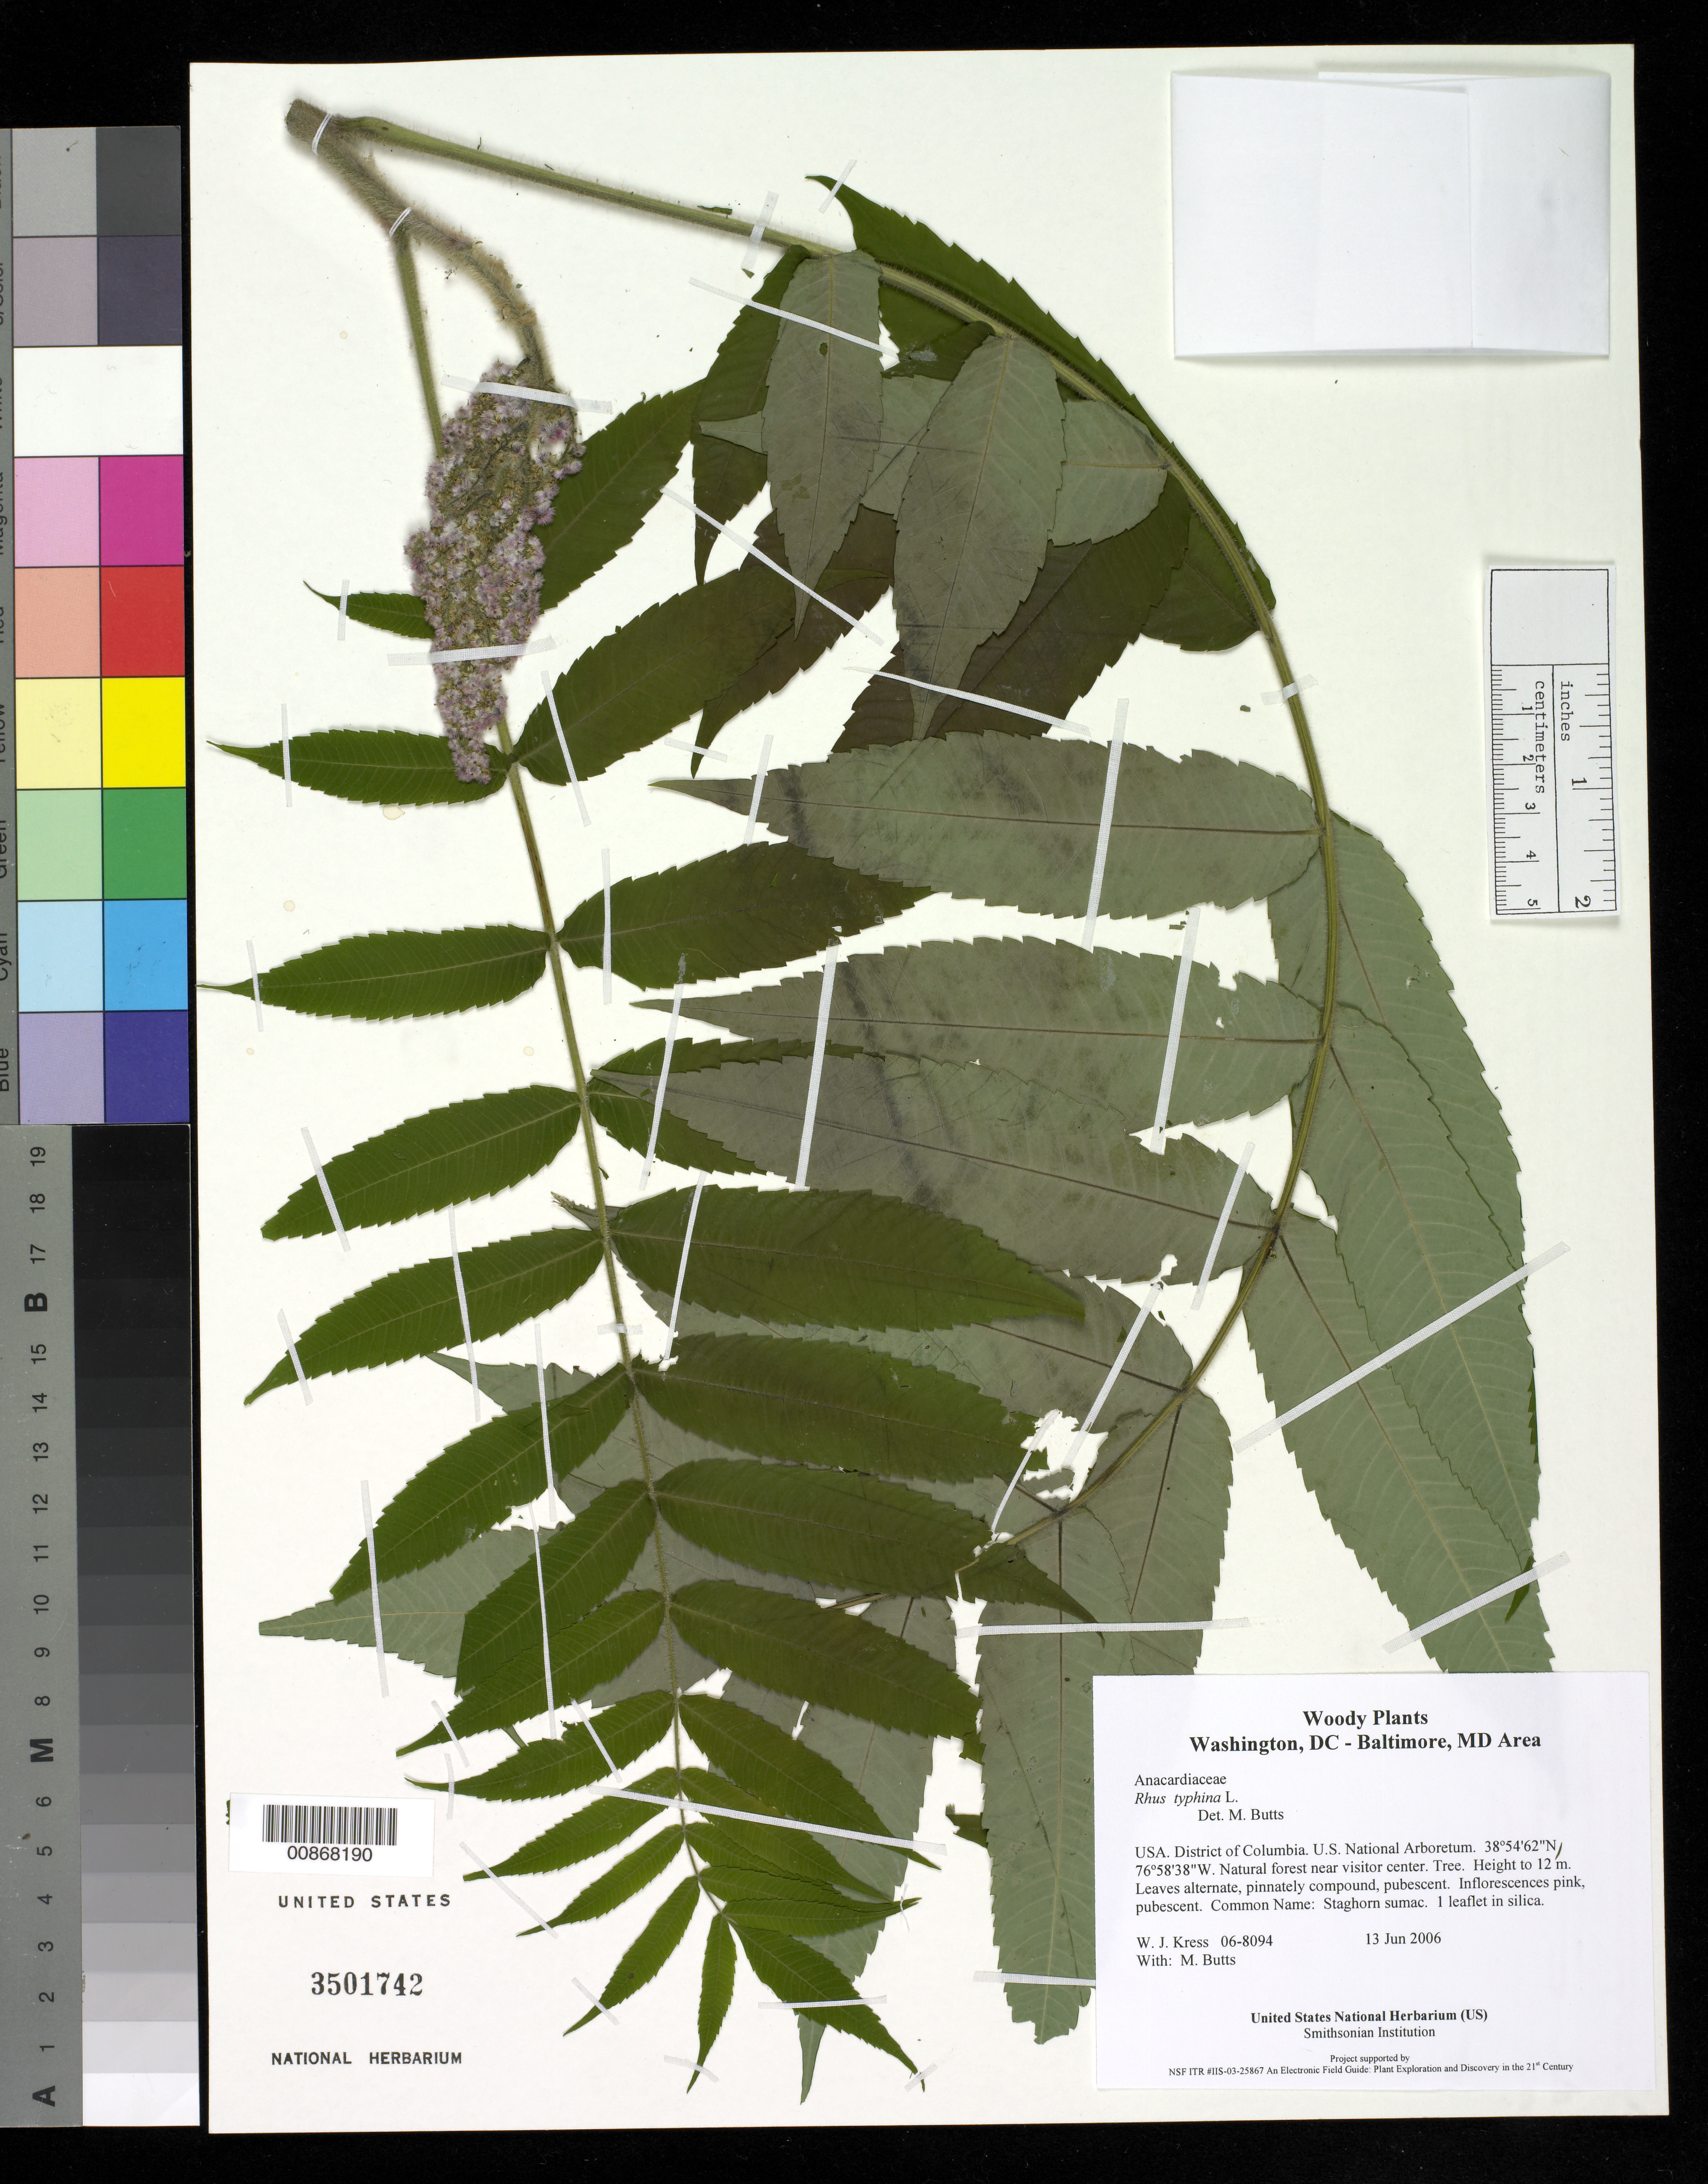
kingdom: Plantae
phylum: Tracheophyta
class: Magnoliopsida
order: Sapindales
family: Anacardiaceae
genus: Rhus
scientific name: Rhus typhina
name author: L.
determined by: Butts, M. B.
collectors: W. J. Kress & M. B. Butts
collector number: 06-8094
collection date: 2006-06-13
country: United States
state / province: District of Columbia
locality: U.S. National Arboretum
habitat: Natural forest near visitor center.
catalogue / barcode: US 3501742